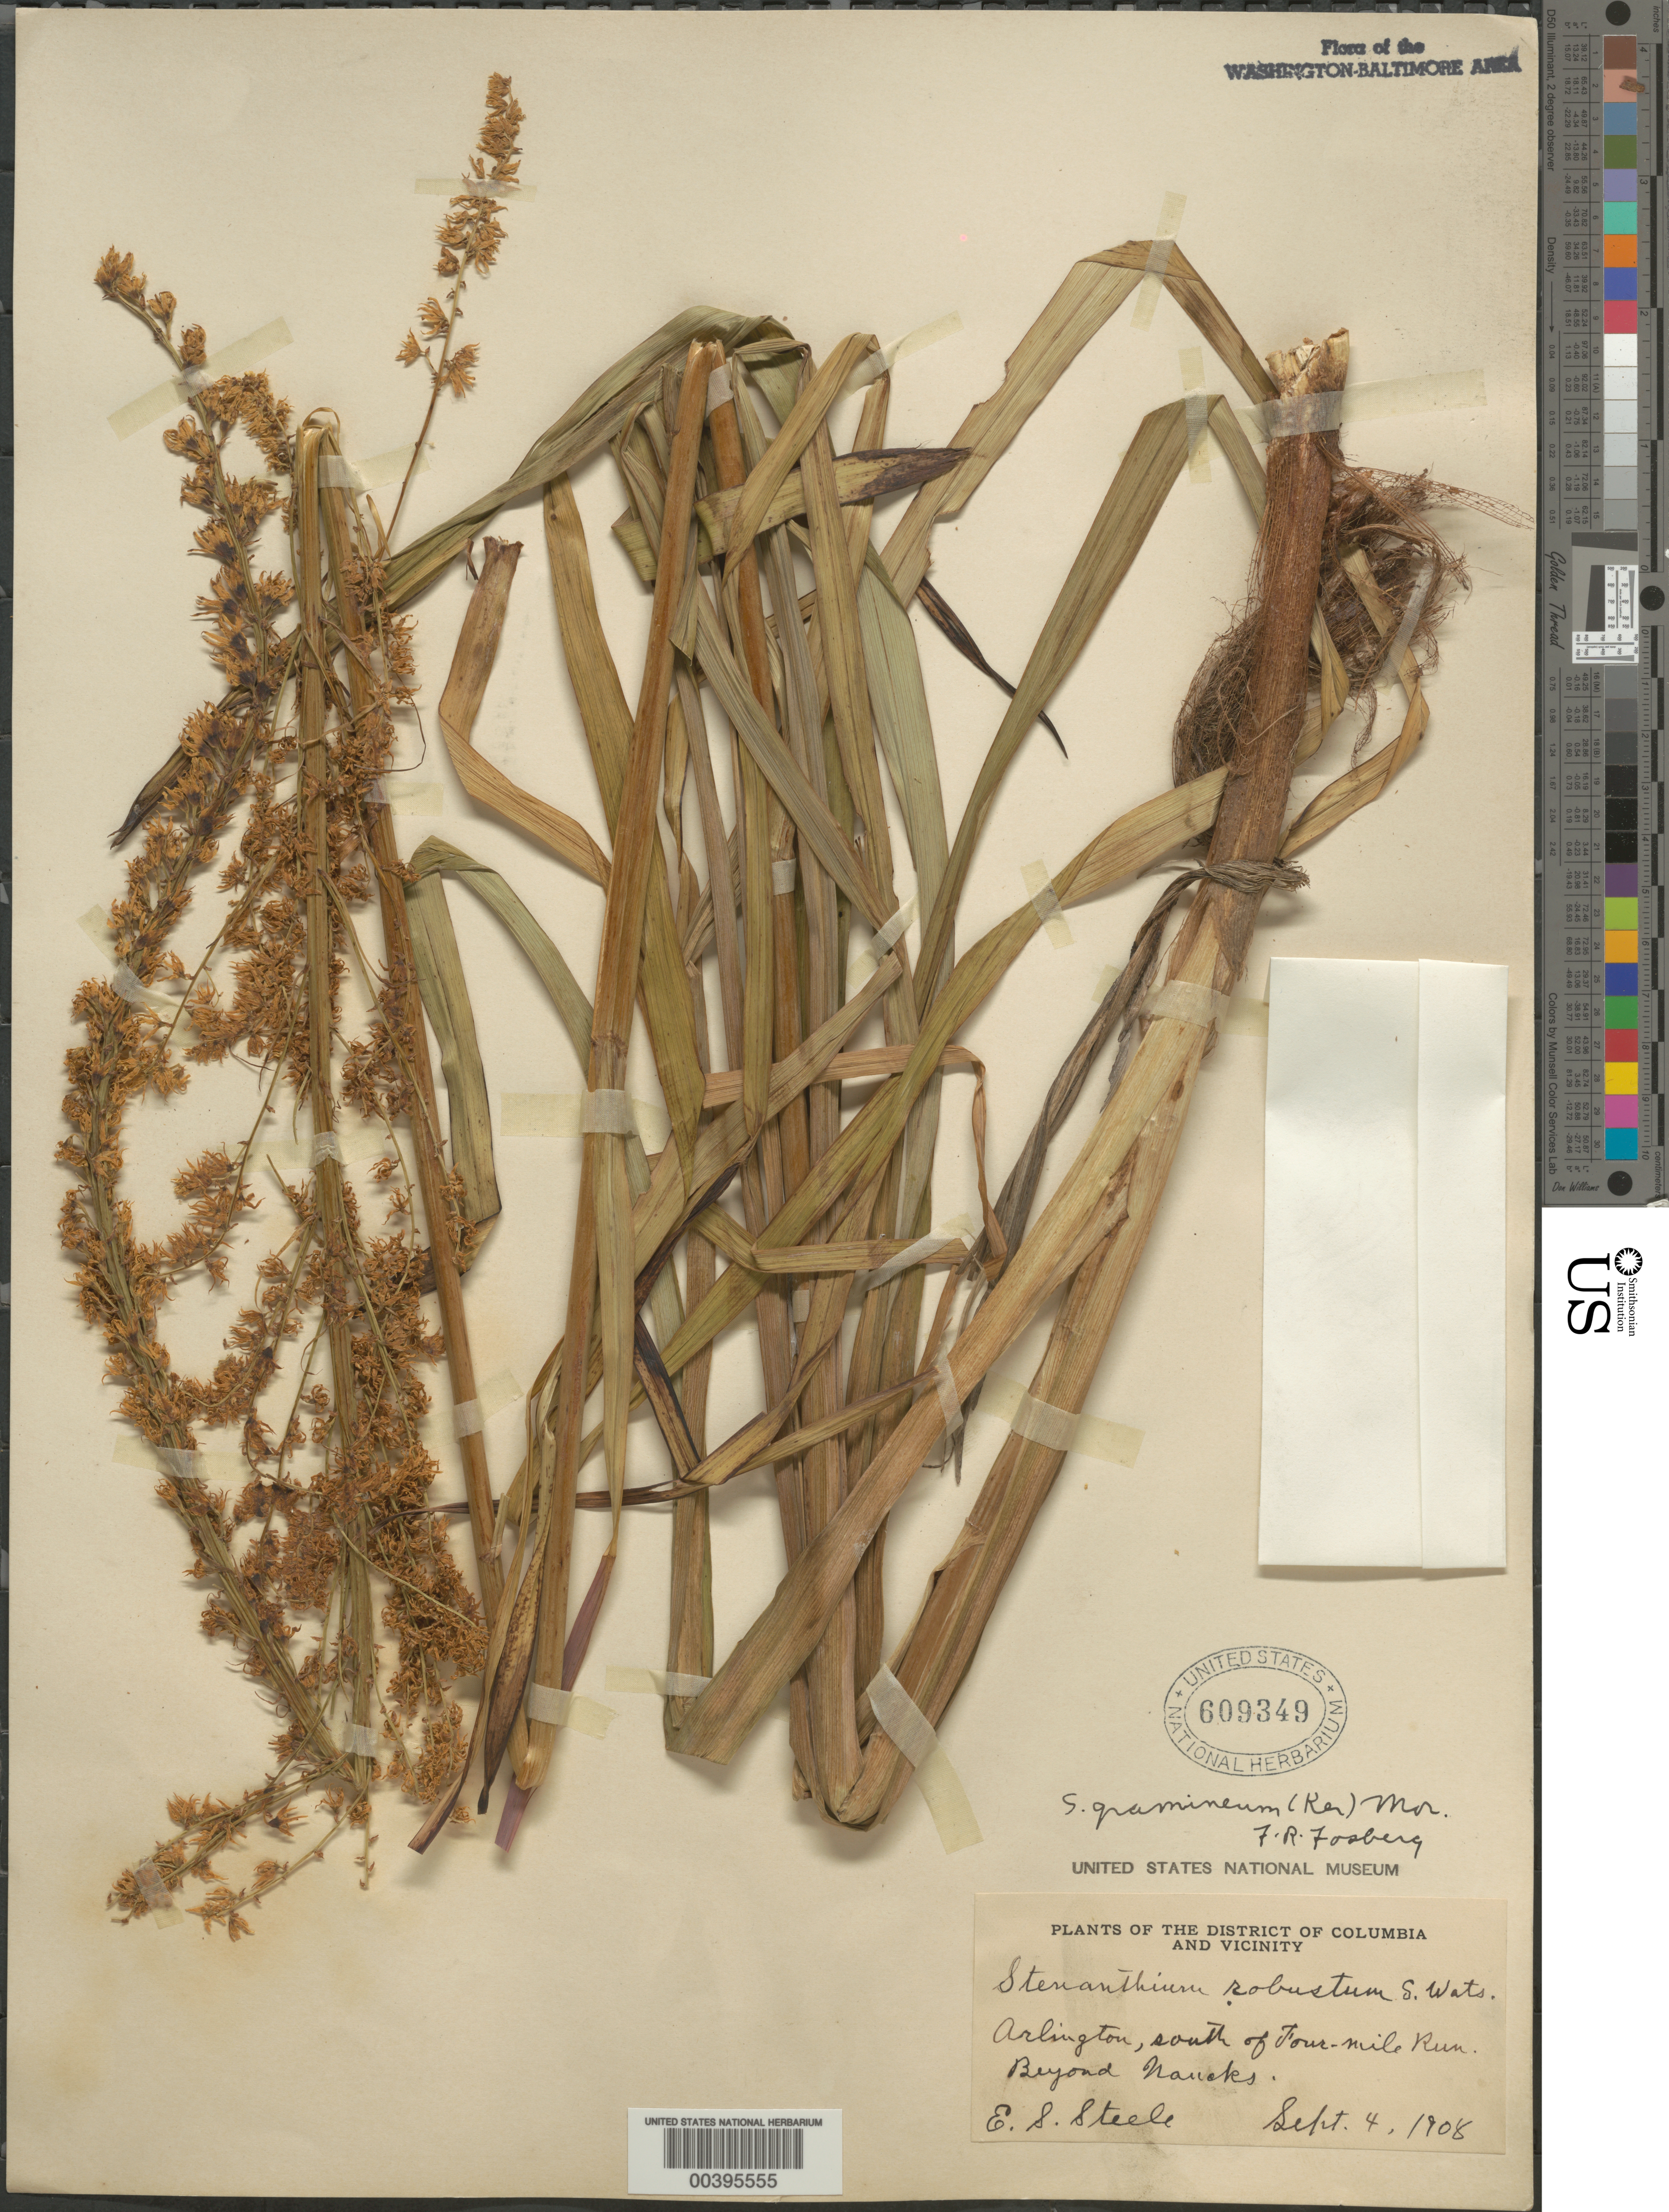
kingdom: Plantae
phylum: Tracheophyta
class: Liliopsida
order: Liliales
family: Melanthiaceae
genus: Stenanthium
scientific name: Stenanthium gramineum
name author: (Ker Gawl.) Morong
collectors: P. Richer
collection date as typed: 29 Jul 1930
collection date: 1930-07-29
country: United States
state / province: Virginia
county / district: Fairfax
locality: West of Merrifield, south side of Lee Highway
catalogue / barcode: US 1468068